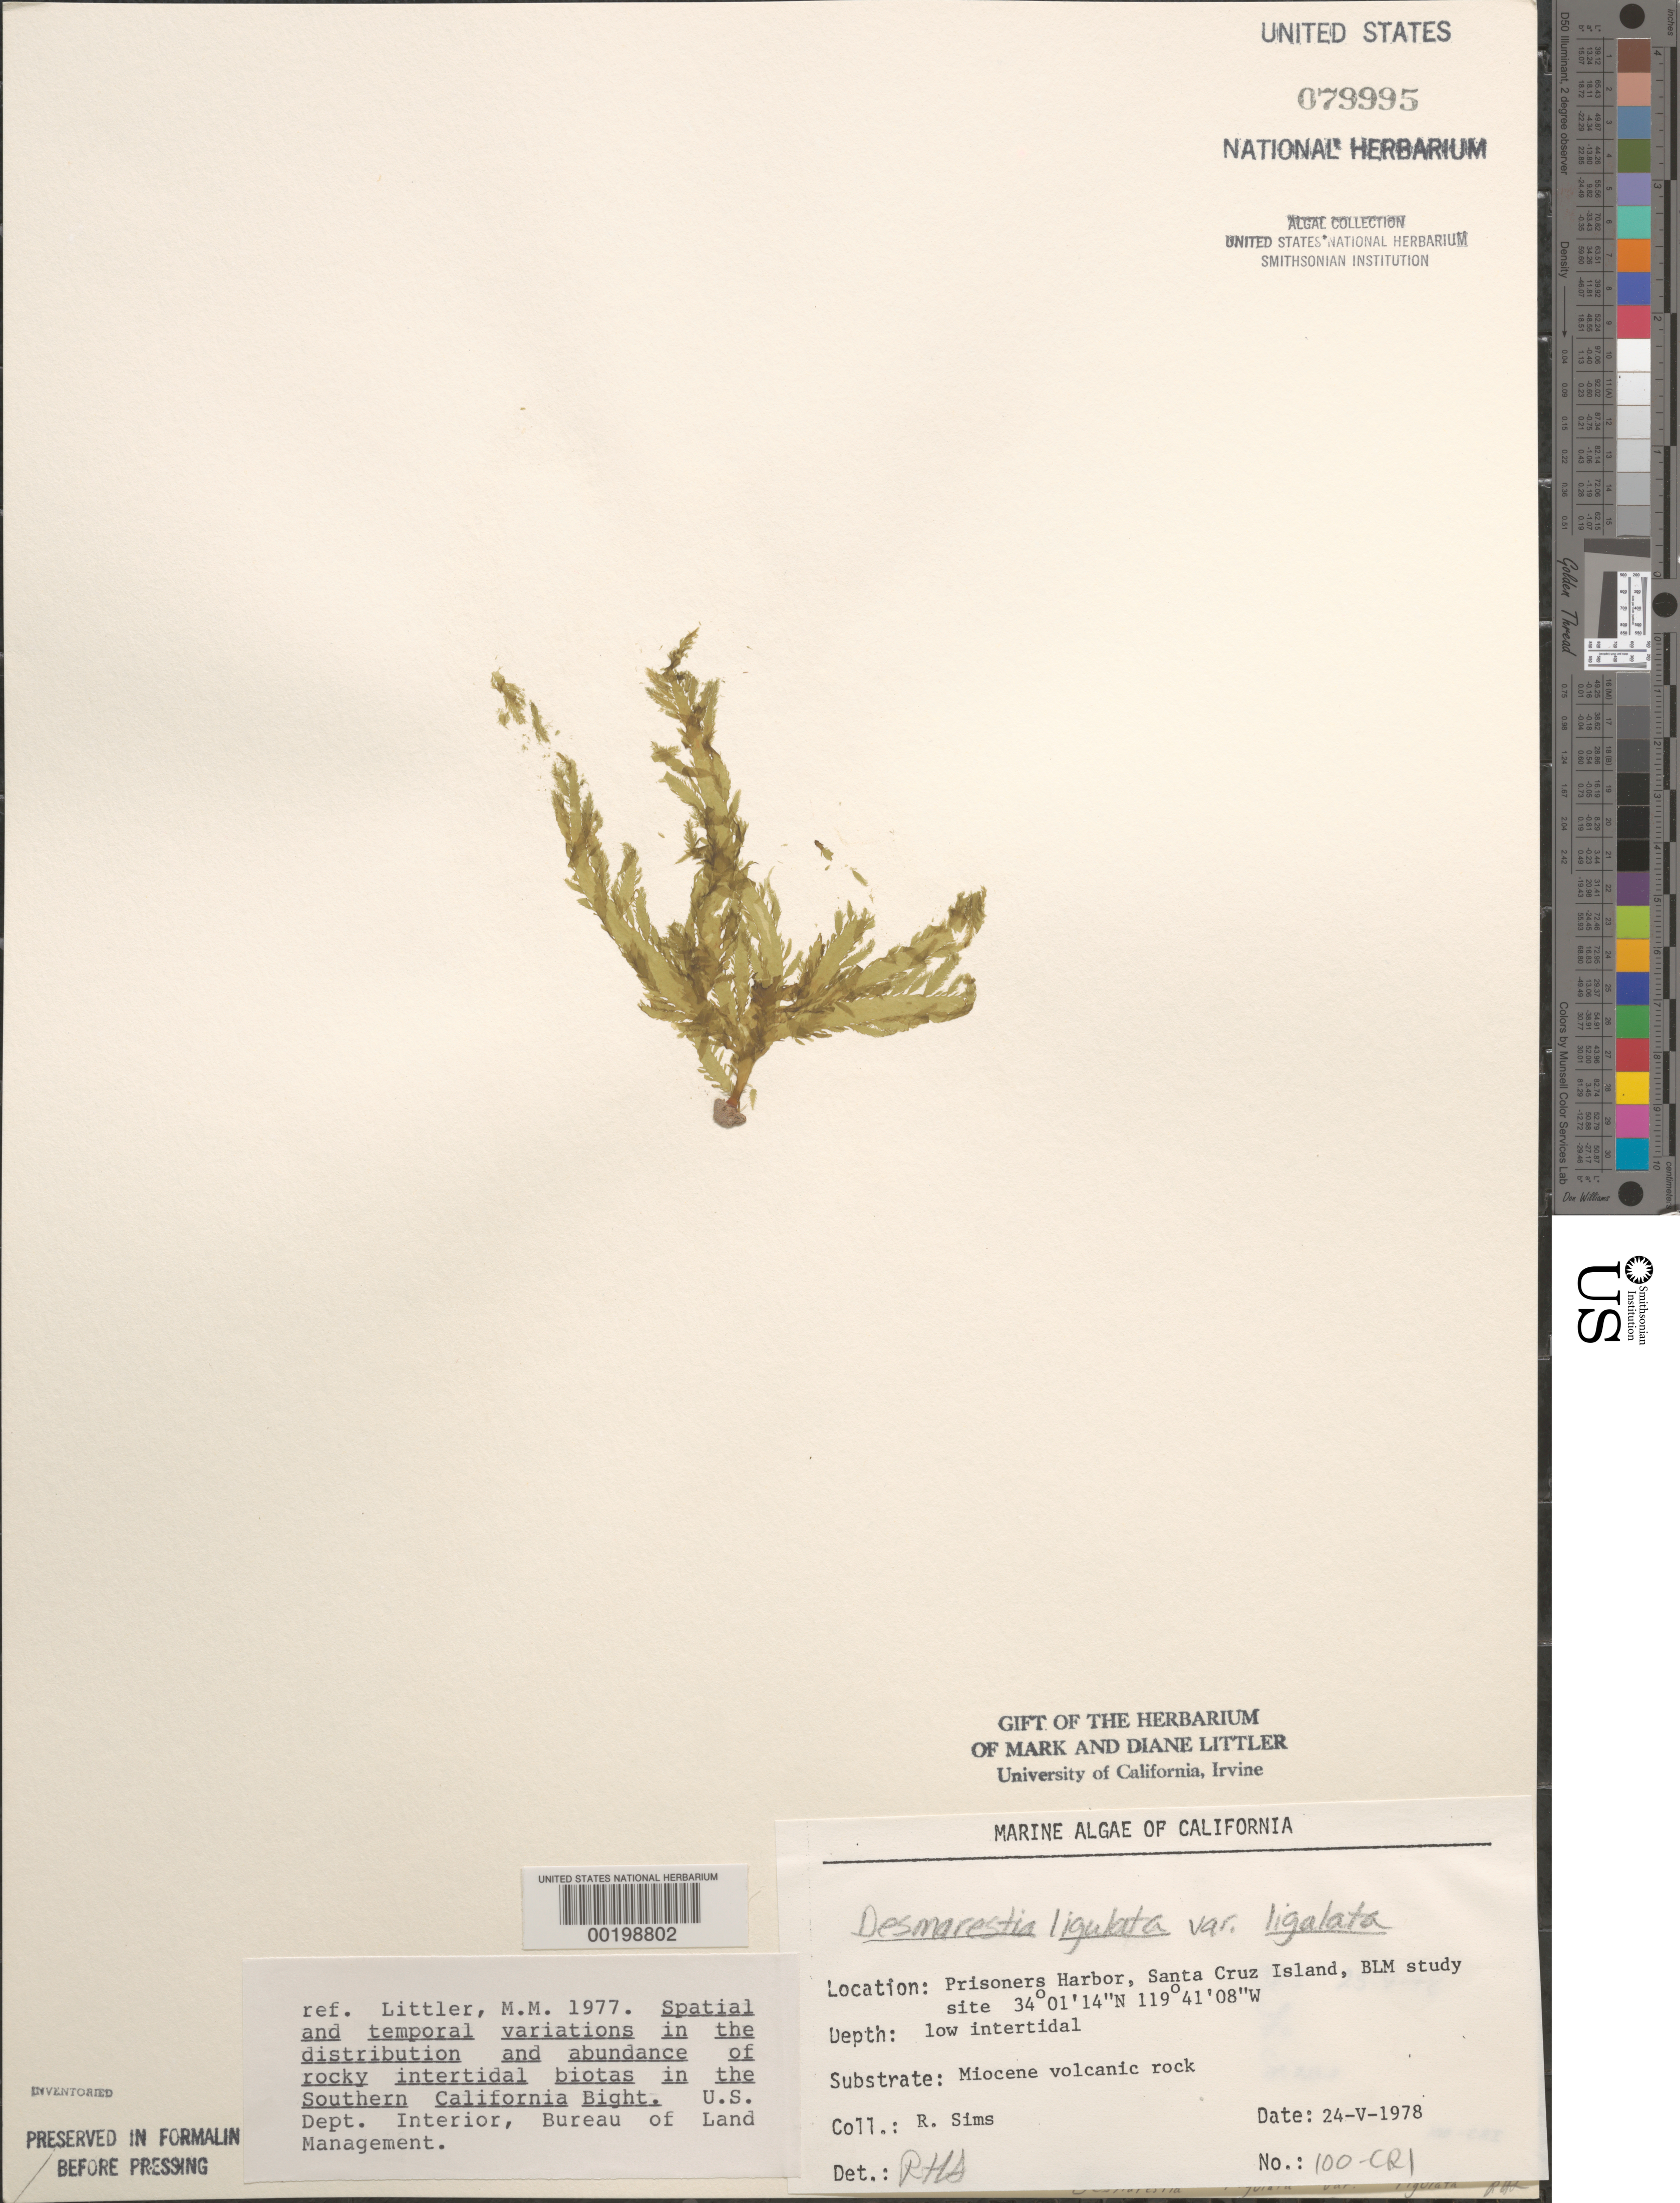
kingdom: Chromista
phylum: Ochrophyta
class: Phaeophyceae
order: Desmarestiales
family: Desmarestiaceae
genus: Desmarestia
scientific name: Desmarestia ligulata var. ligulata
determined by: Sims, Robert H.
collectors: R. H. Sims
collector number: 100-cri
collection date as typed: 24 May 1978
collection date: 1978-05-24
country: United States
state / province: California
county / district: Santa Barbara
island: Santa Cruz Island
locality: Prisoners Harbor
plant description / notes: BLM-SOCALBIGHT Rocky Intertidal Survey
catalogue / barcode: US 79995